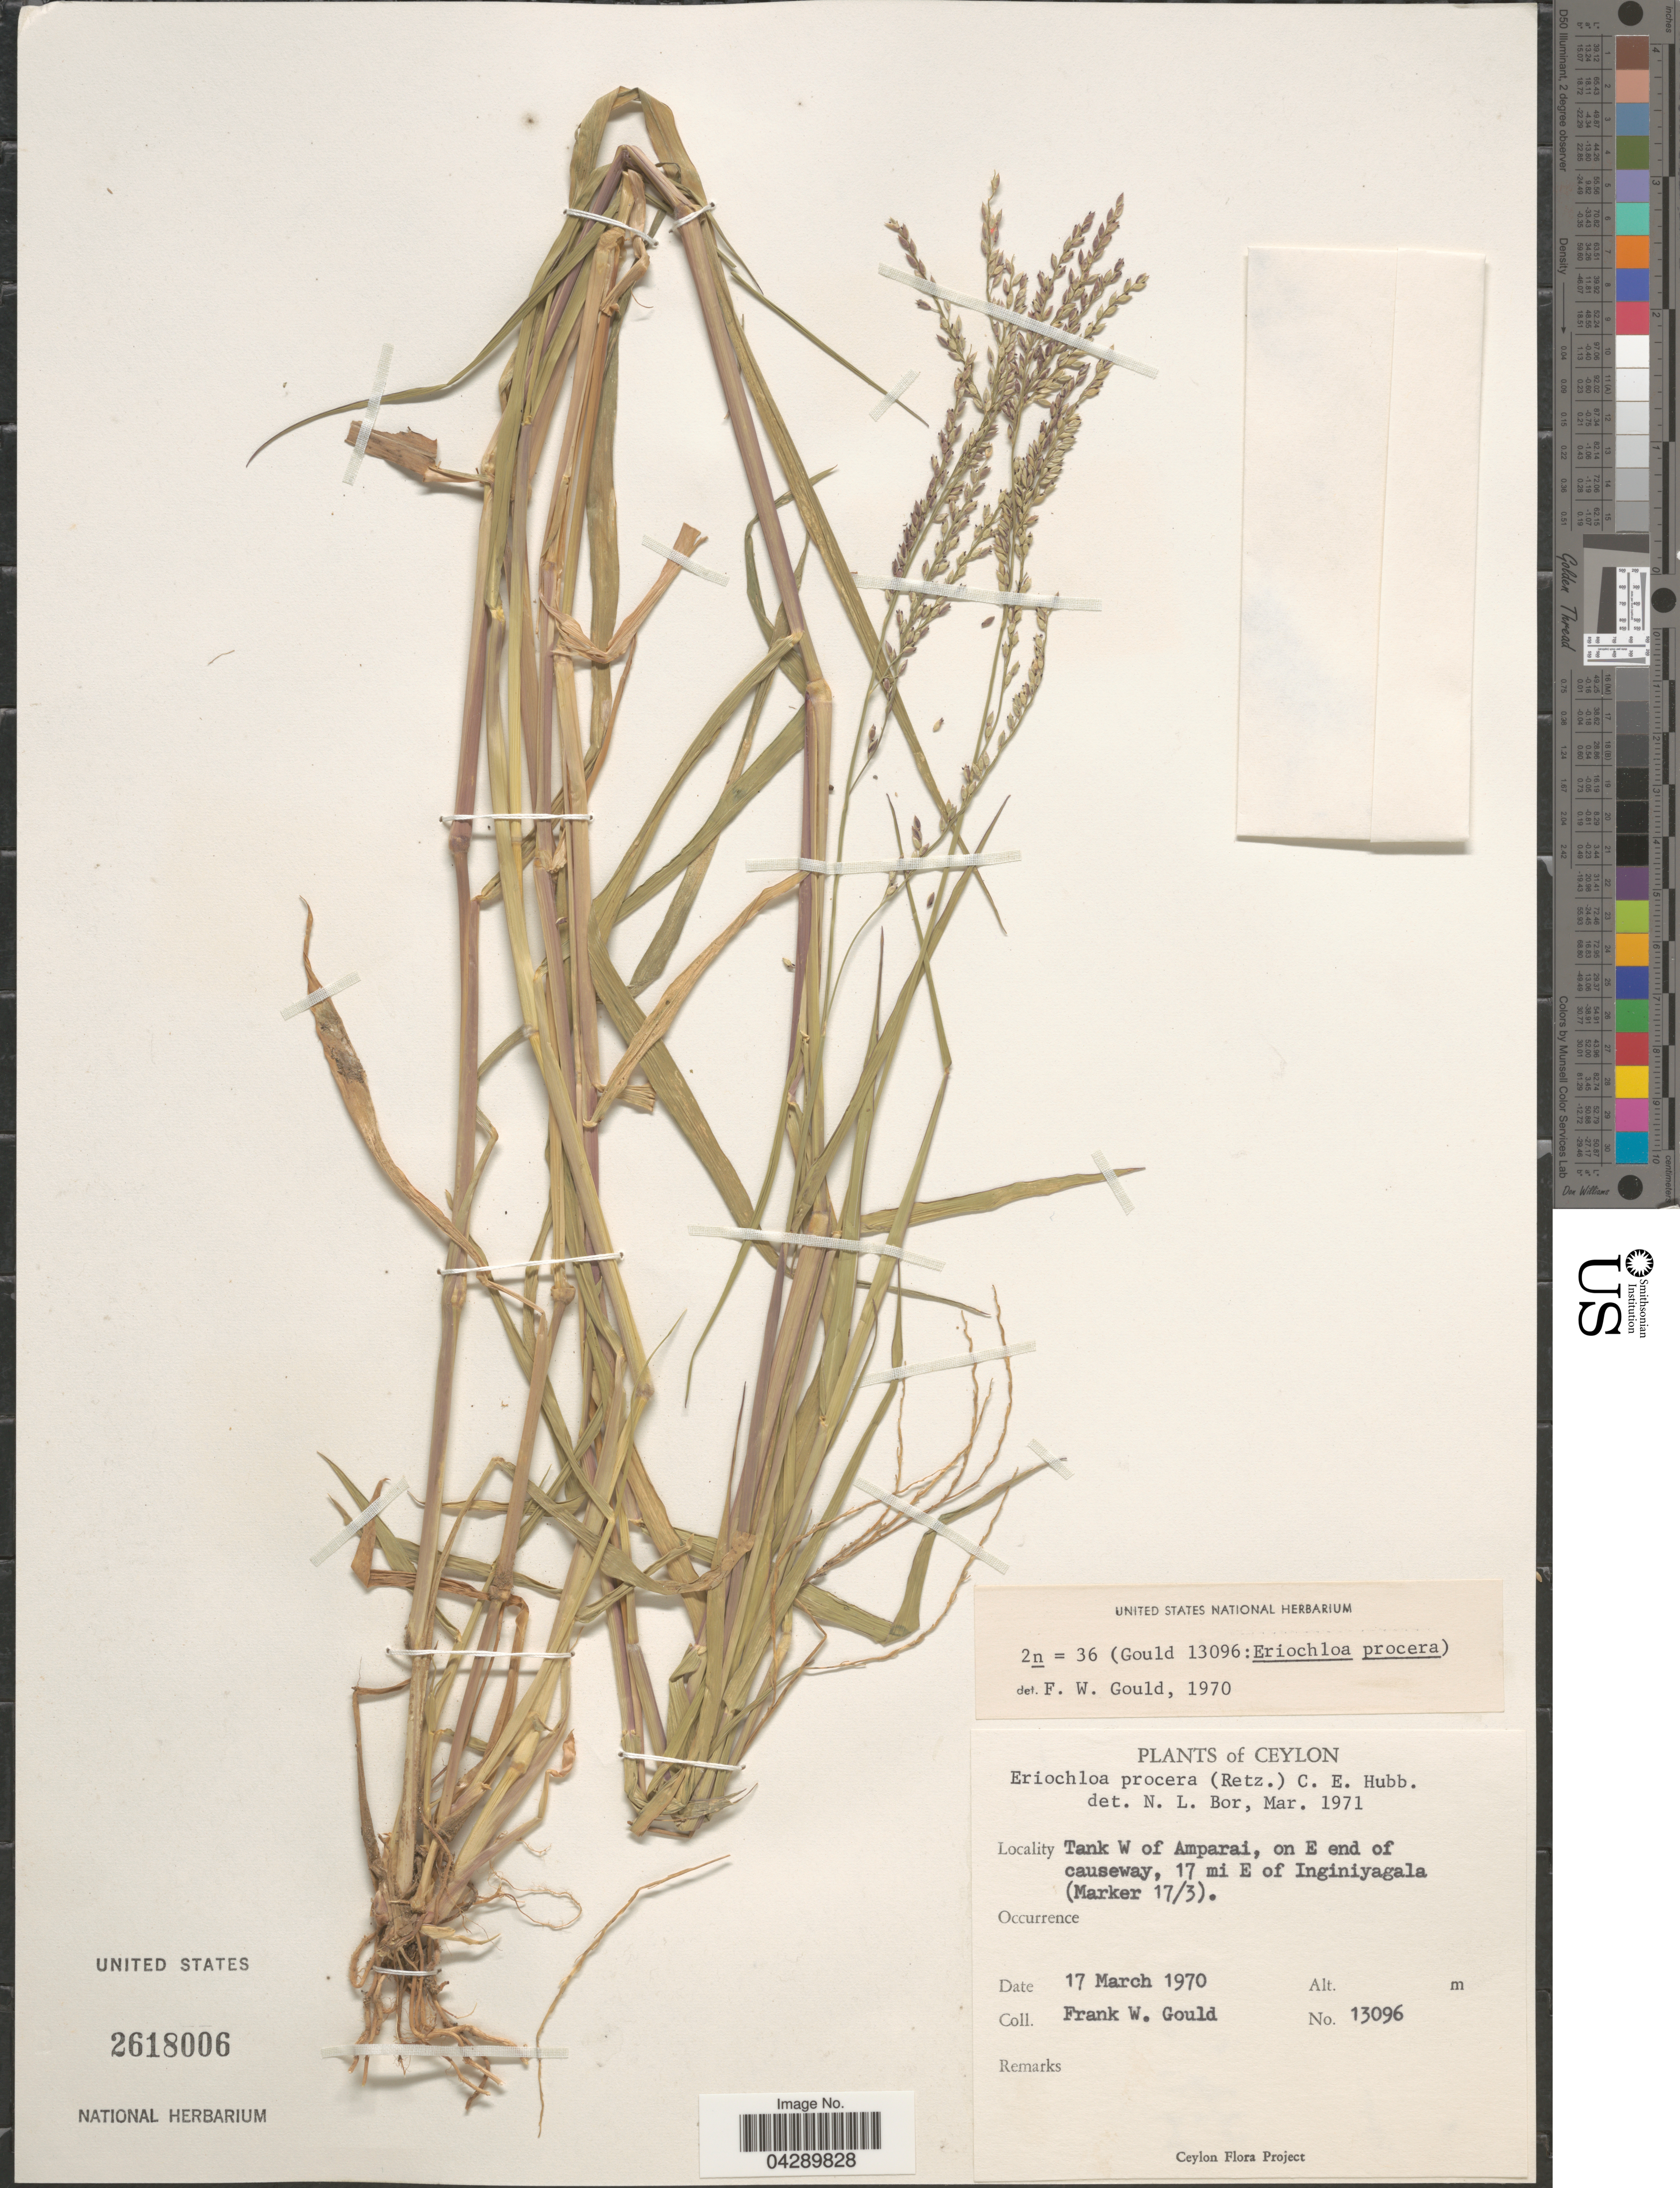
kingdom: Plantae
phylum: Tracheophyta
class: Liliopsida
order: Poales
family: Poaceae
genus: Eriochloa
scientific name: Eriochloa procera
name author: (Retz.) C.E. Hubb.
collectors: F. W. Gould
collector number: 13096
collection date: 1970-03-17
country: Sri Lanka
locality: Ceylon. Tank W of Amparai, on E end of causeway, 17 mi E of Inginiyagala (Marker 17/3).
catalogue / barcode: US 2618006